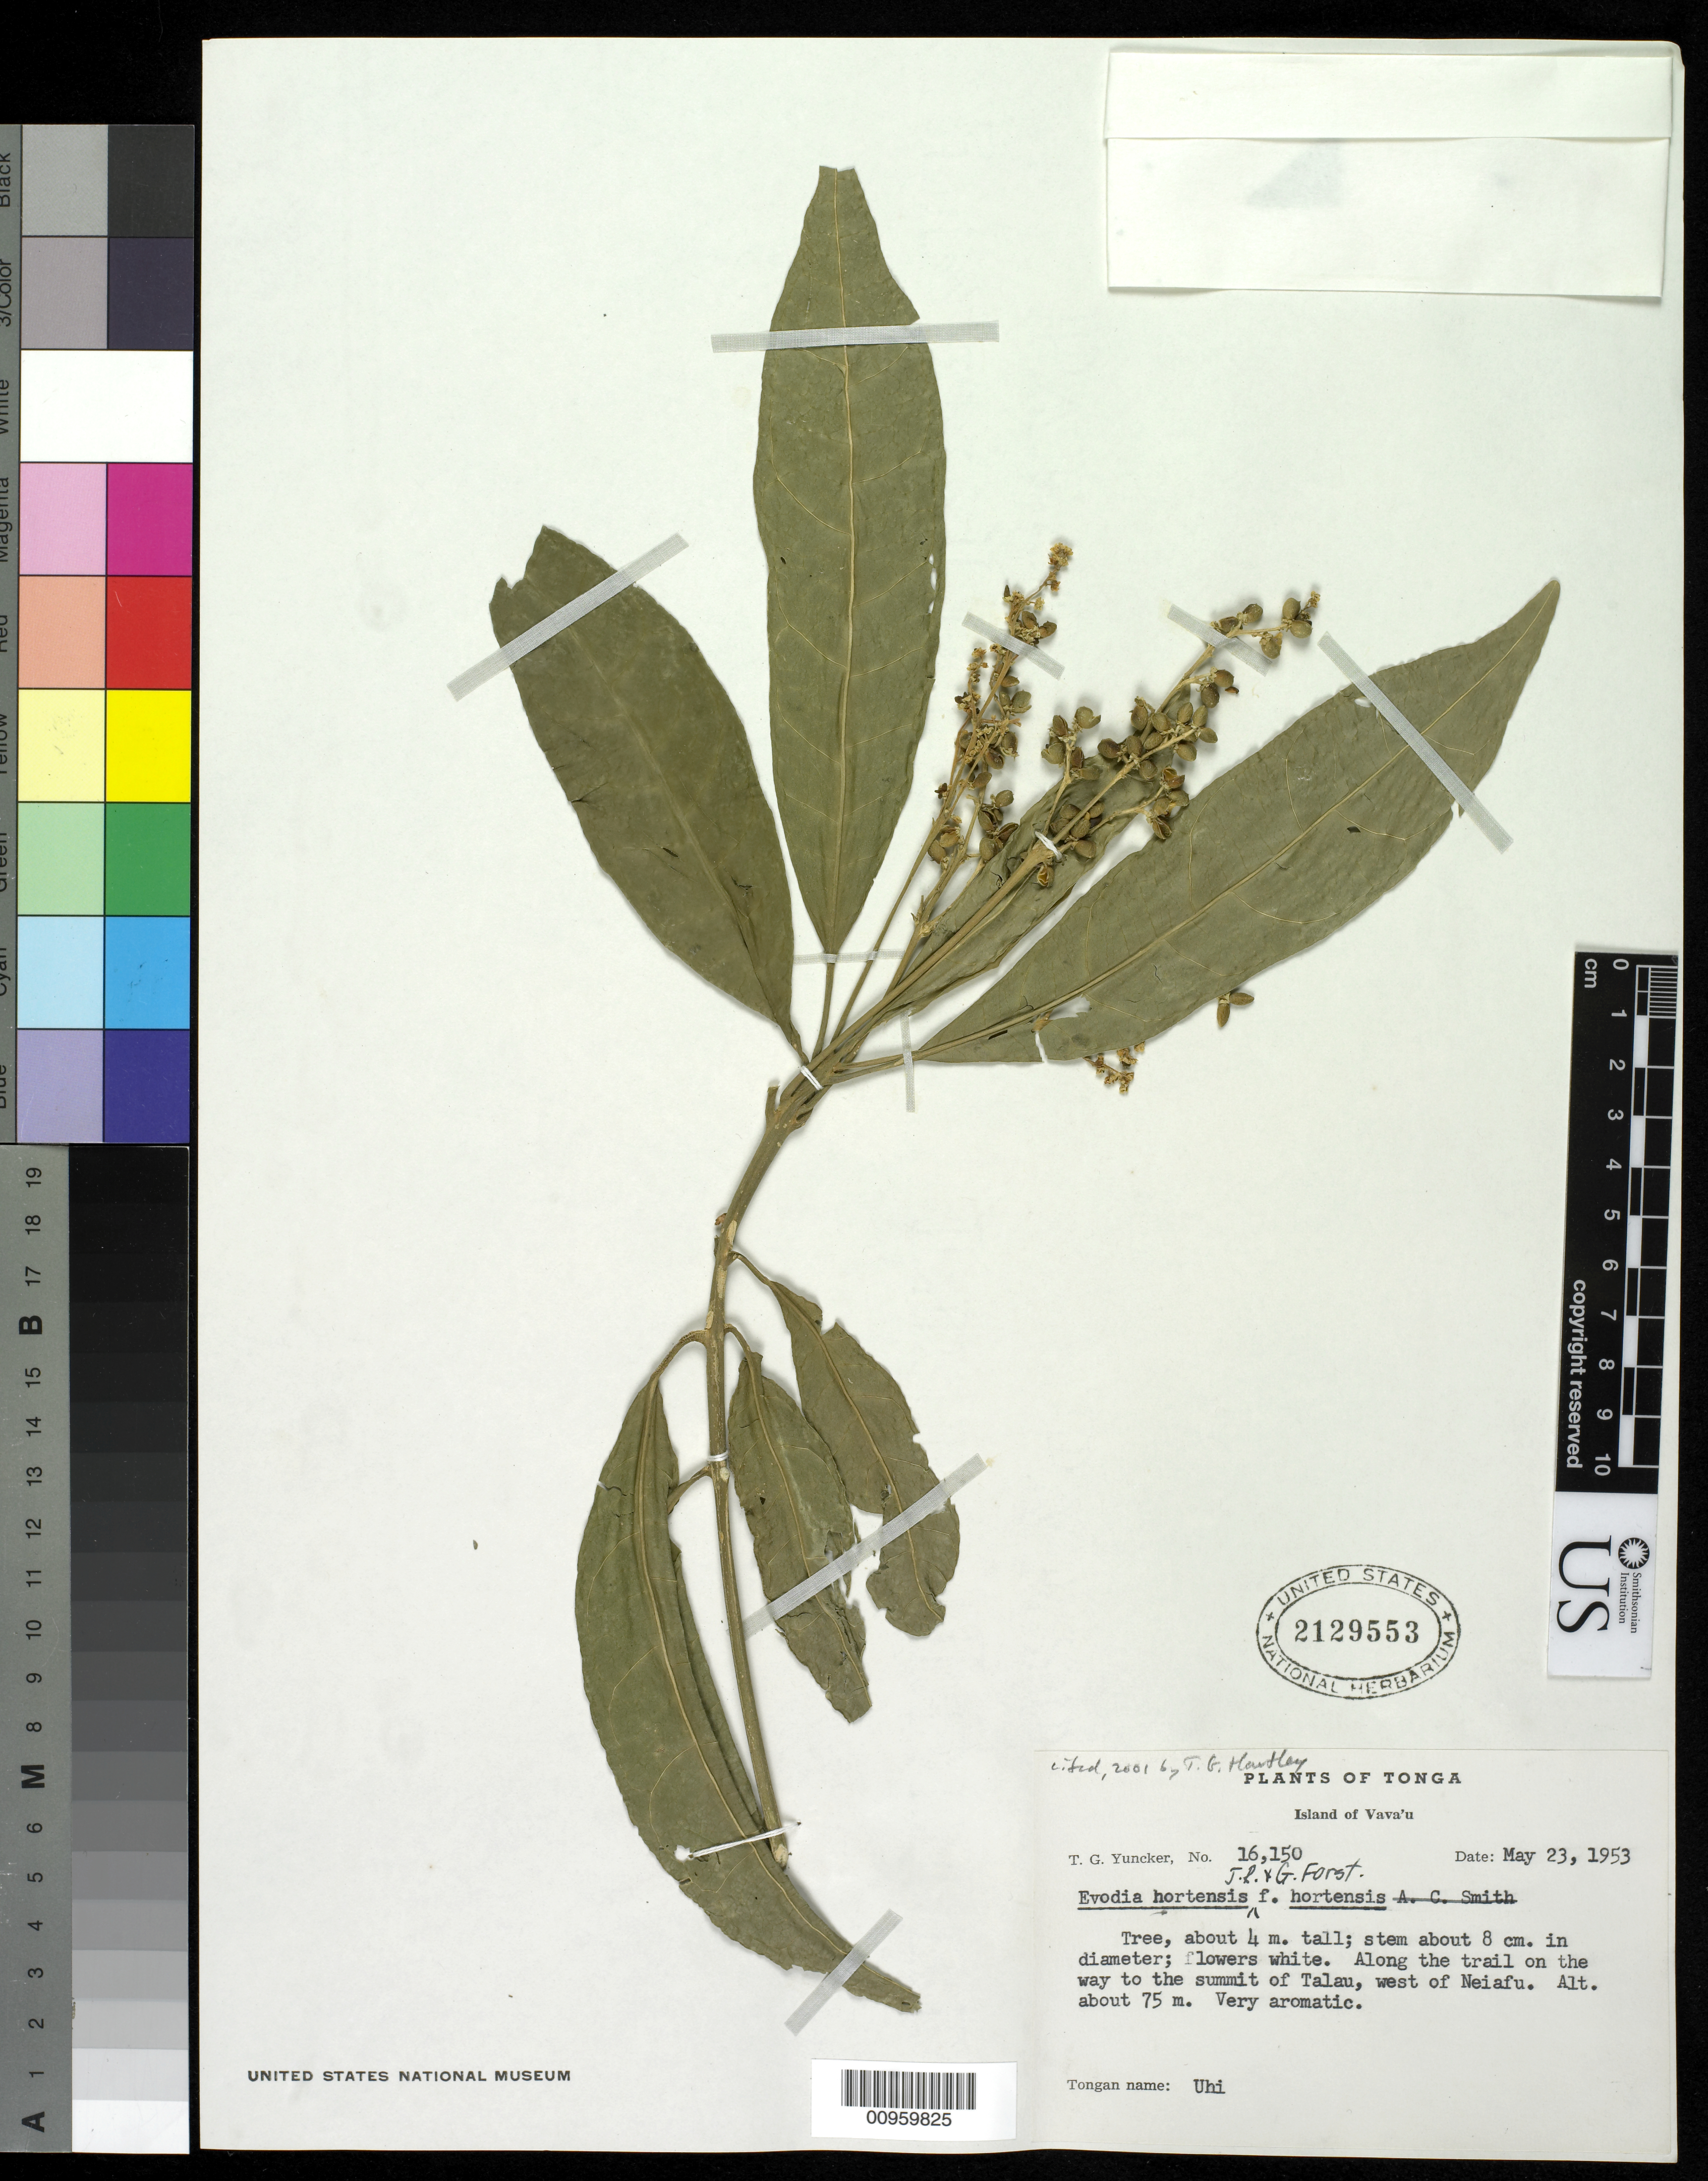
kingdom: Plantae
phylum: Tracheophyta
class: Magnoliopsida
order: Sapindales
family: Rutaceae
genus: Euodia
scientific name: Euodia hortensis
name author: J.R. Forst. & G. Forst.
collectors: C. A. Smith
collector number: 16150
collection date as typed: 23 May 1953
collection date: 1953-05-23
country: Tonga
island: Vava'u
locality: along trail on way to summit of Talau, w of Neiafu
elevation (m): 75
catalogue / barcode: US 2129553